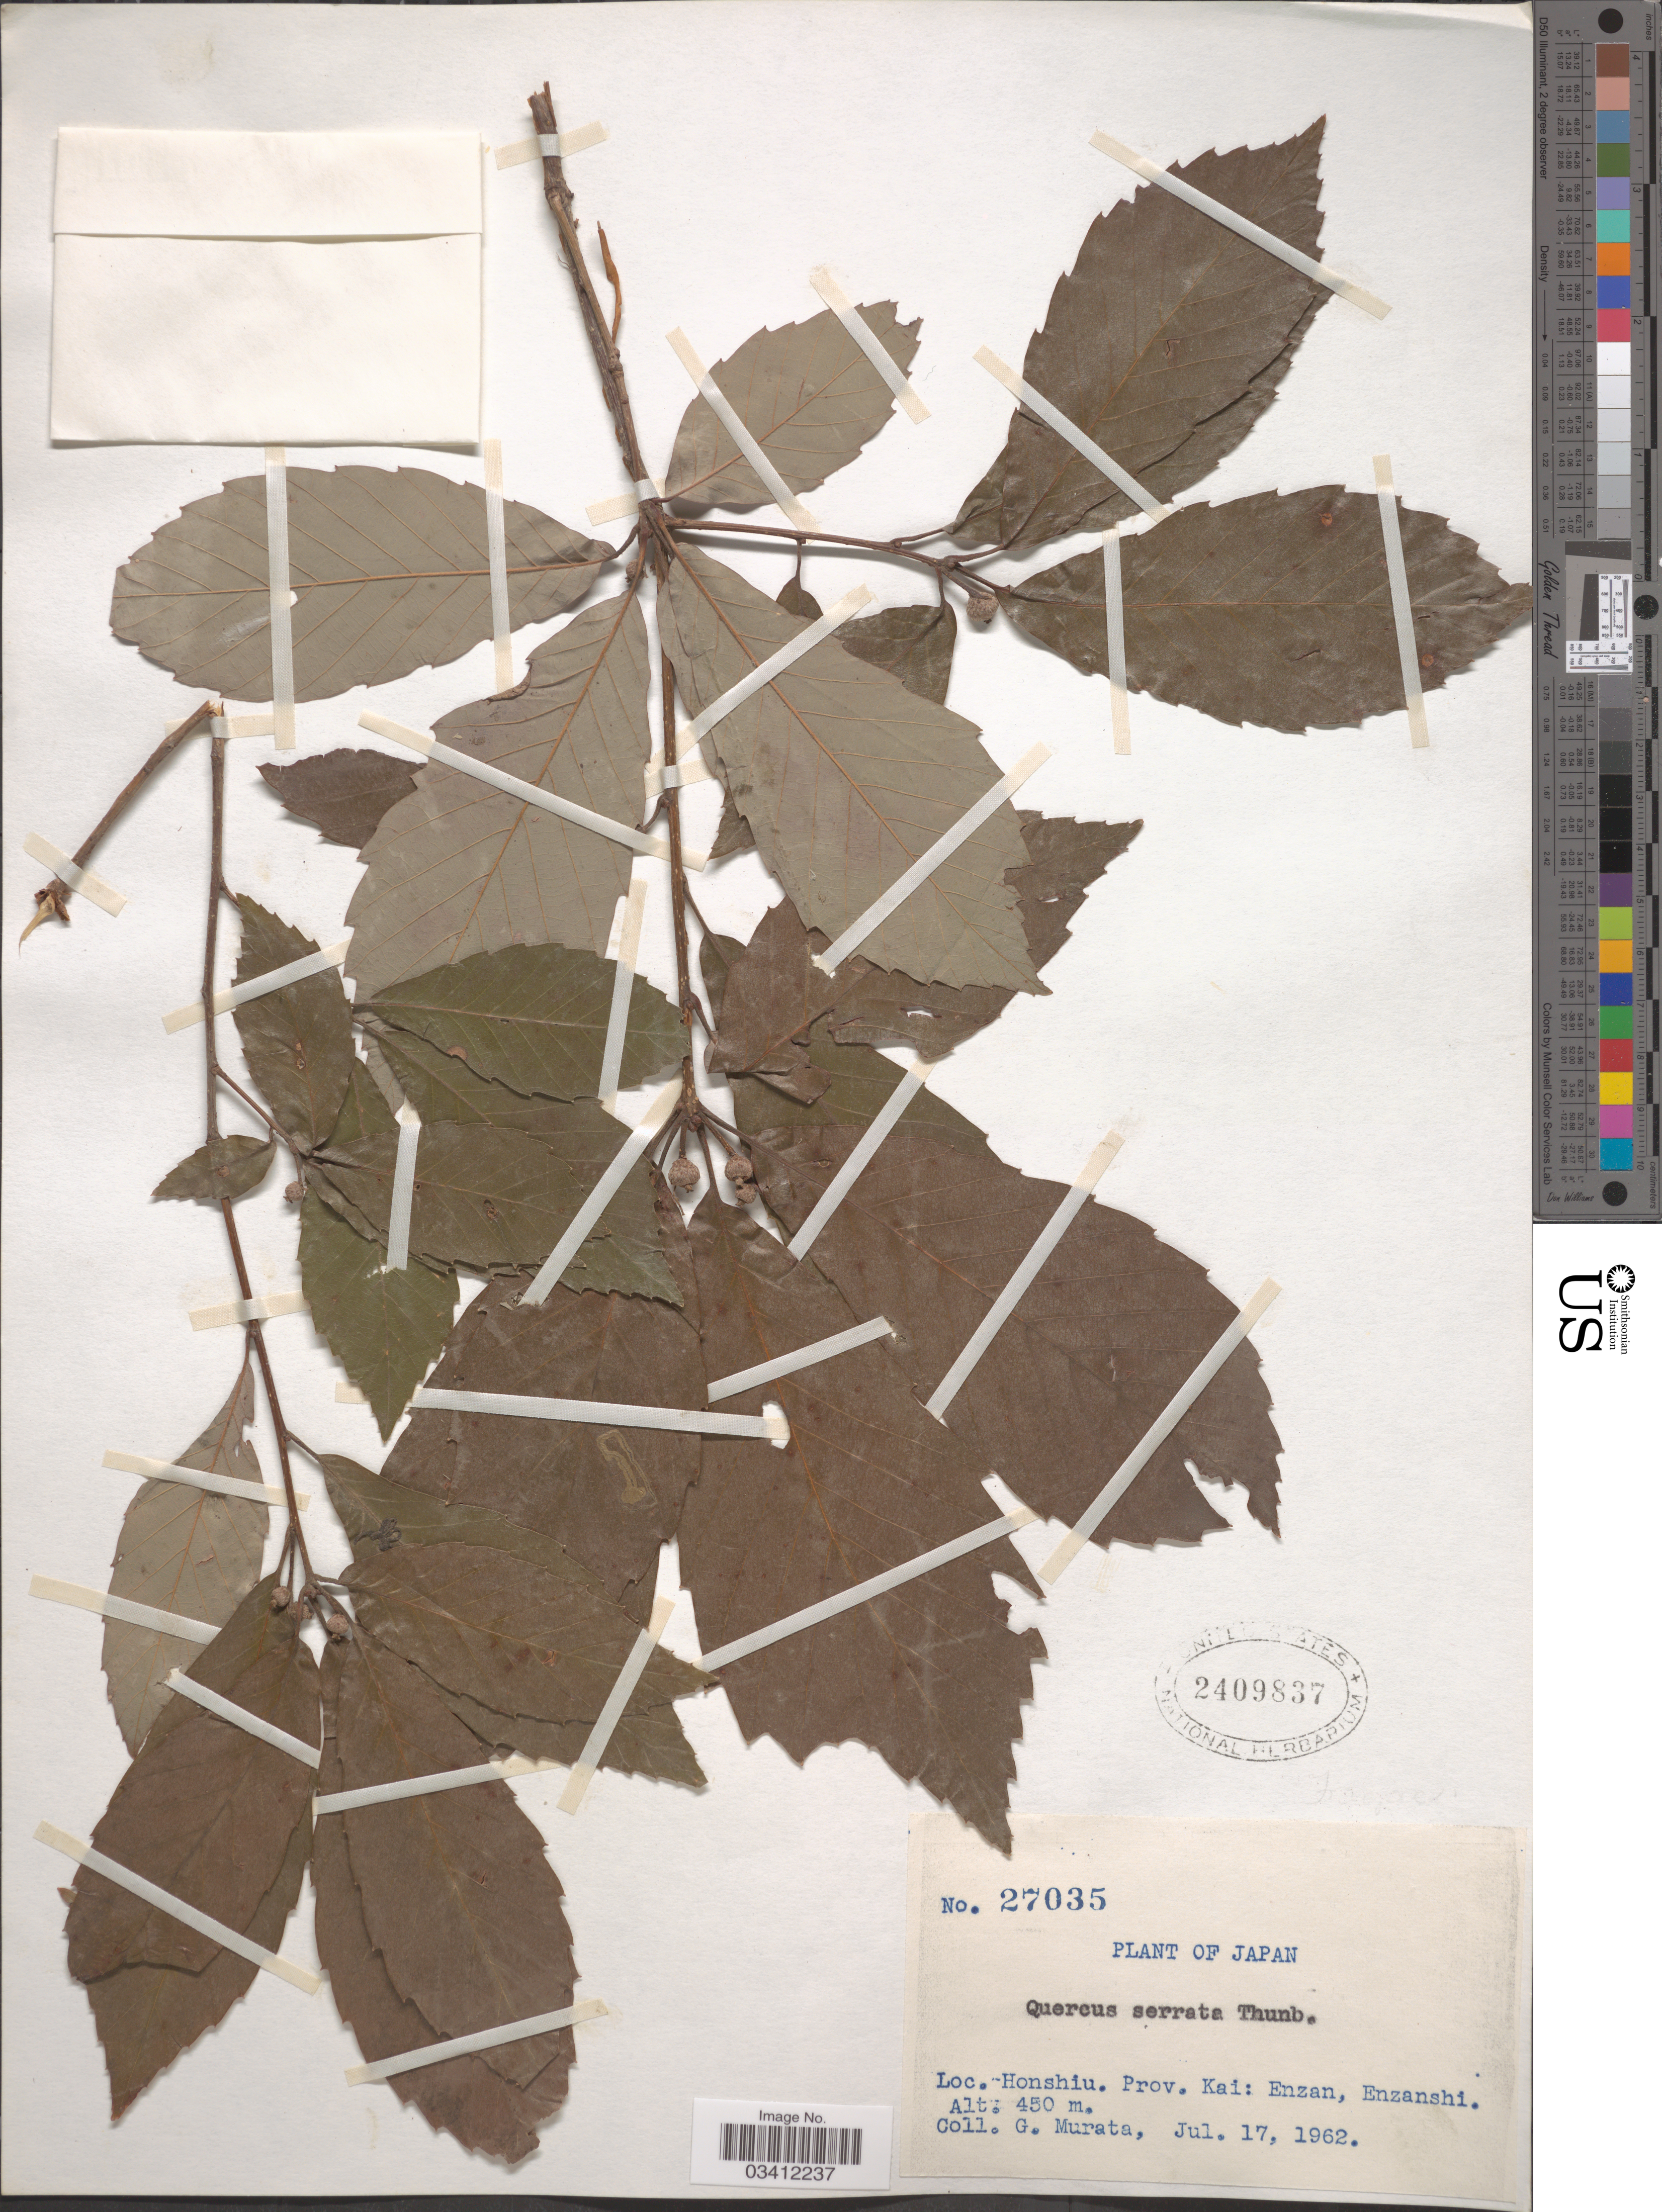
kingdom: Plantae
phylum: Tracheophyta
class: Magnoliopsida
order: Fagales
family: Fagaceae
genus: Quercus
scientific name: Quercus serrata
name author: Thunb.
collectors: G. Murata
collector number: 27035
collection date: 1962-07-17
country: Japan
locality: Honshiu. Prov. Kai: Enzan, Enzanshi.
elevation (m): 450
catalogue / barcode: US 2409837